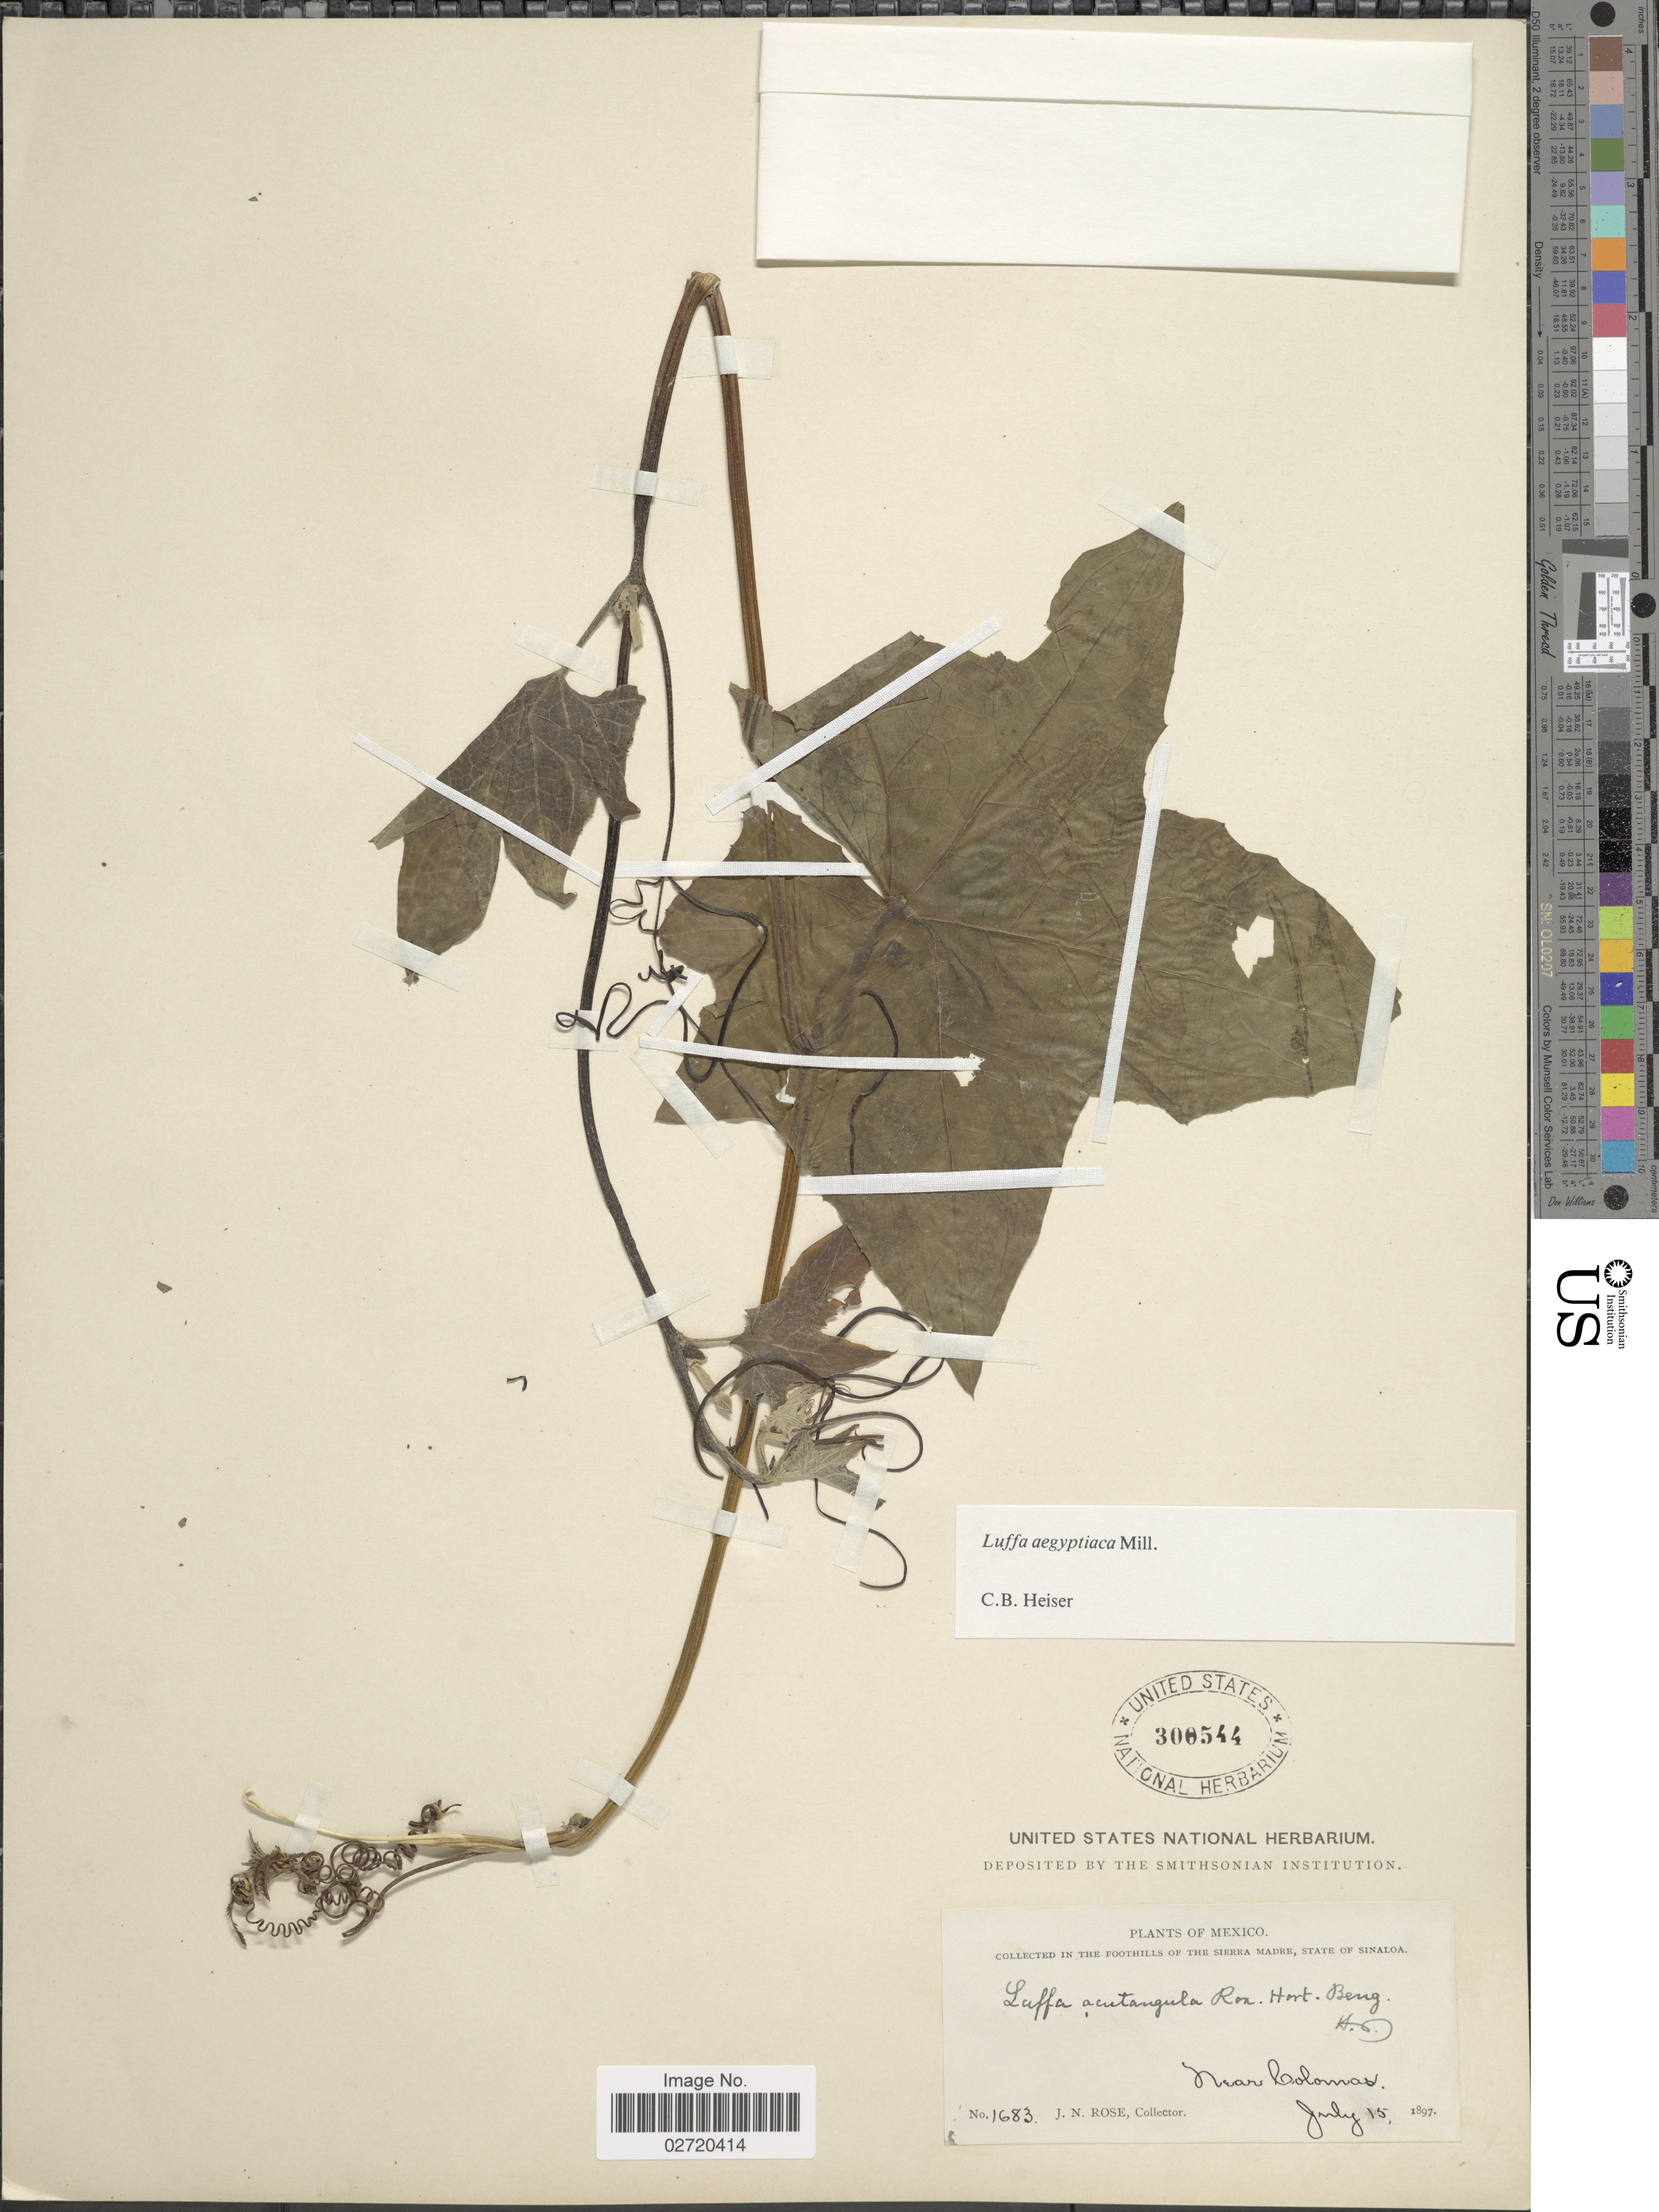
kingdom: Plantae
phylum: Tracheophyta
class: Magnoliopsida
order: Cucurbitales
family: Cucurbitaceae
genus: Luffa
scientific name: Luffa aegyptiaca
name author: Mill.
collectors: J. N. Rose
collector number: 1683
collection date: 1897-07-15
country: Mexico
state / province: Sinaloa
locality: In the foothills of The Sierra Madre, near Colomas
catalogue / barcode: US 300544